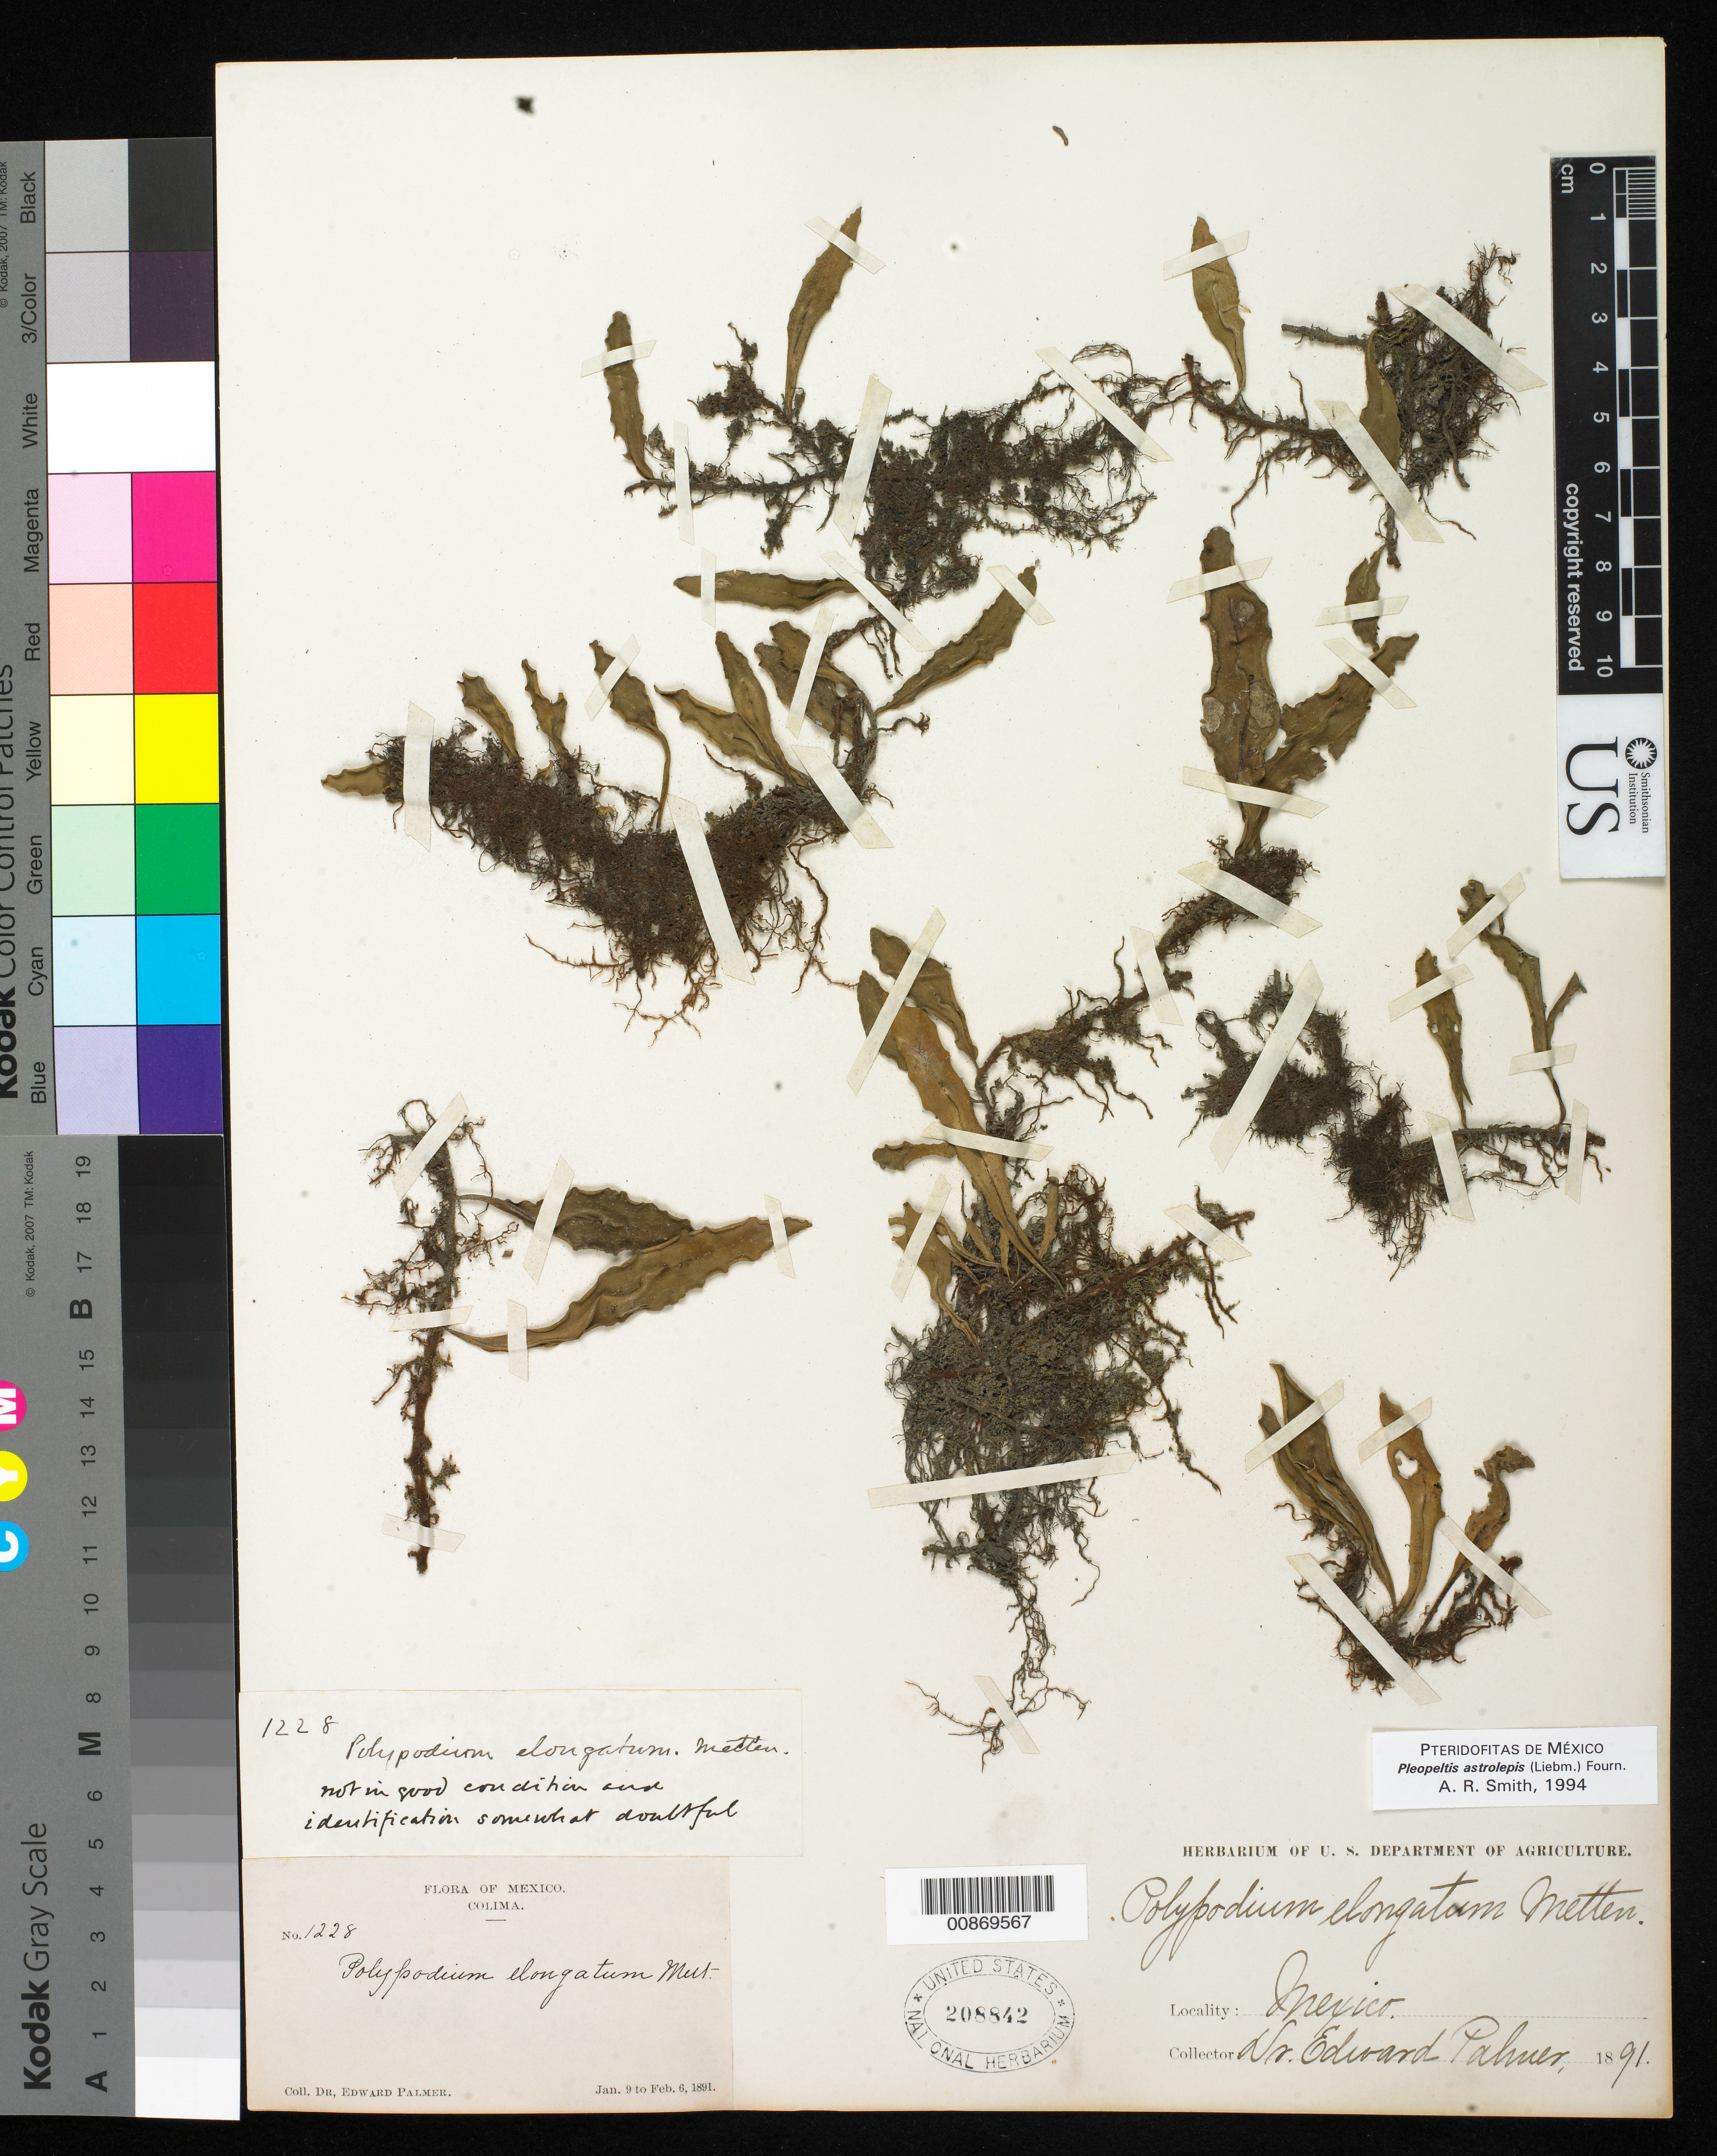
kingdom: Plantae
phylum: Tracheophyta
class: Polypodiopsida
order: Polypodiales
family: Polypodiaceae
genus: Pleopeltis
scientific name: Pleopeltis astrolepis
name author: (Liebm.) E. Fourn.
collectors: E. Palmer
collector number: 1228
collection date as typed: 09 Jan 1891 to 06 Feb 1891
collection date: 1891-01-09/1891-02-06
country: Mexico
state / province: Colima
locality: Colima.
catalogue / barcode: US 208842